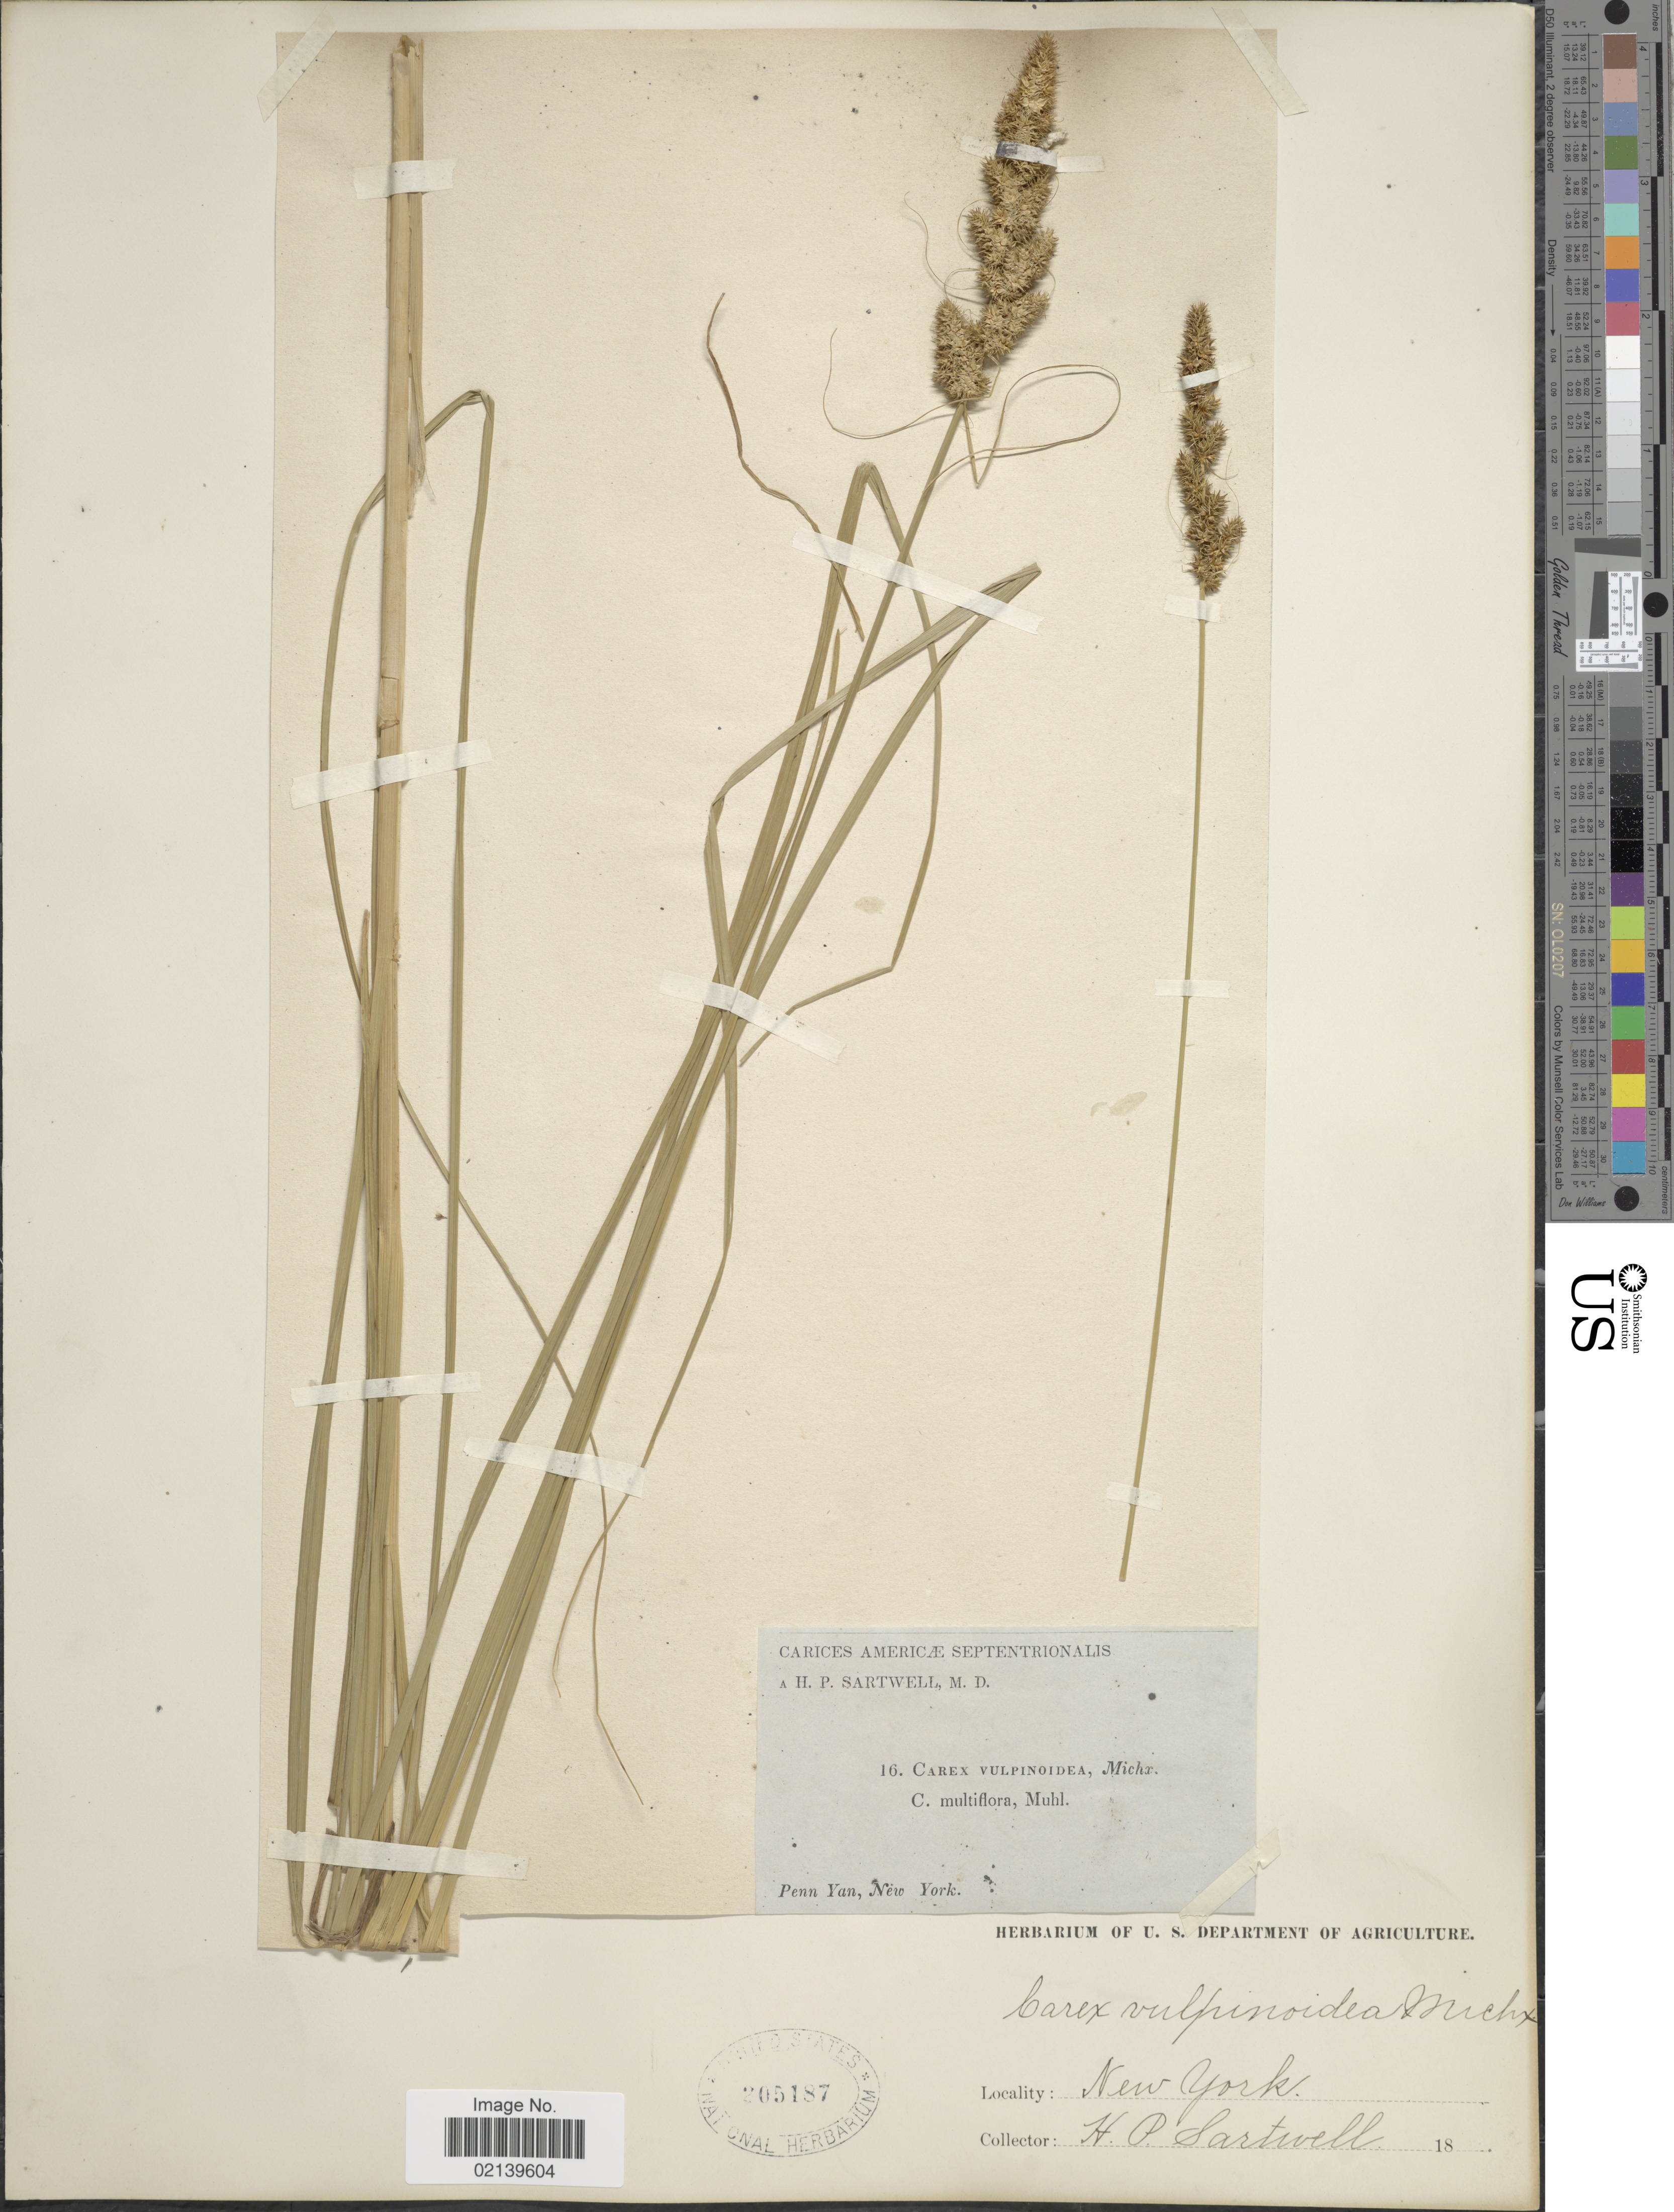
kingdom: Plantae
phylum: Tracheophyta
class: Liliopsida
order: Poales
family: Cyperaceae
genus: Carex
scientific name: Carex vulpinoidea Michx.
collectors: H. P. Sartwell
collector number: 16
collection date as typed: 18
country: United States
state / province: New York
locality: Penn Yan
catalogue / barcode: US 205187